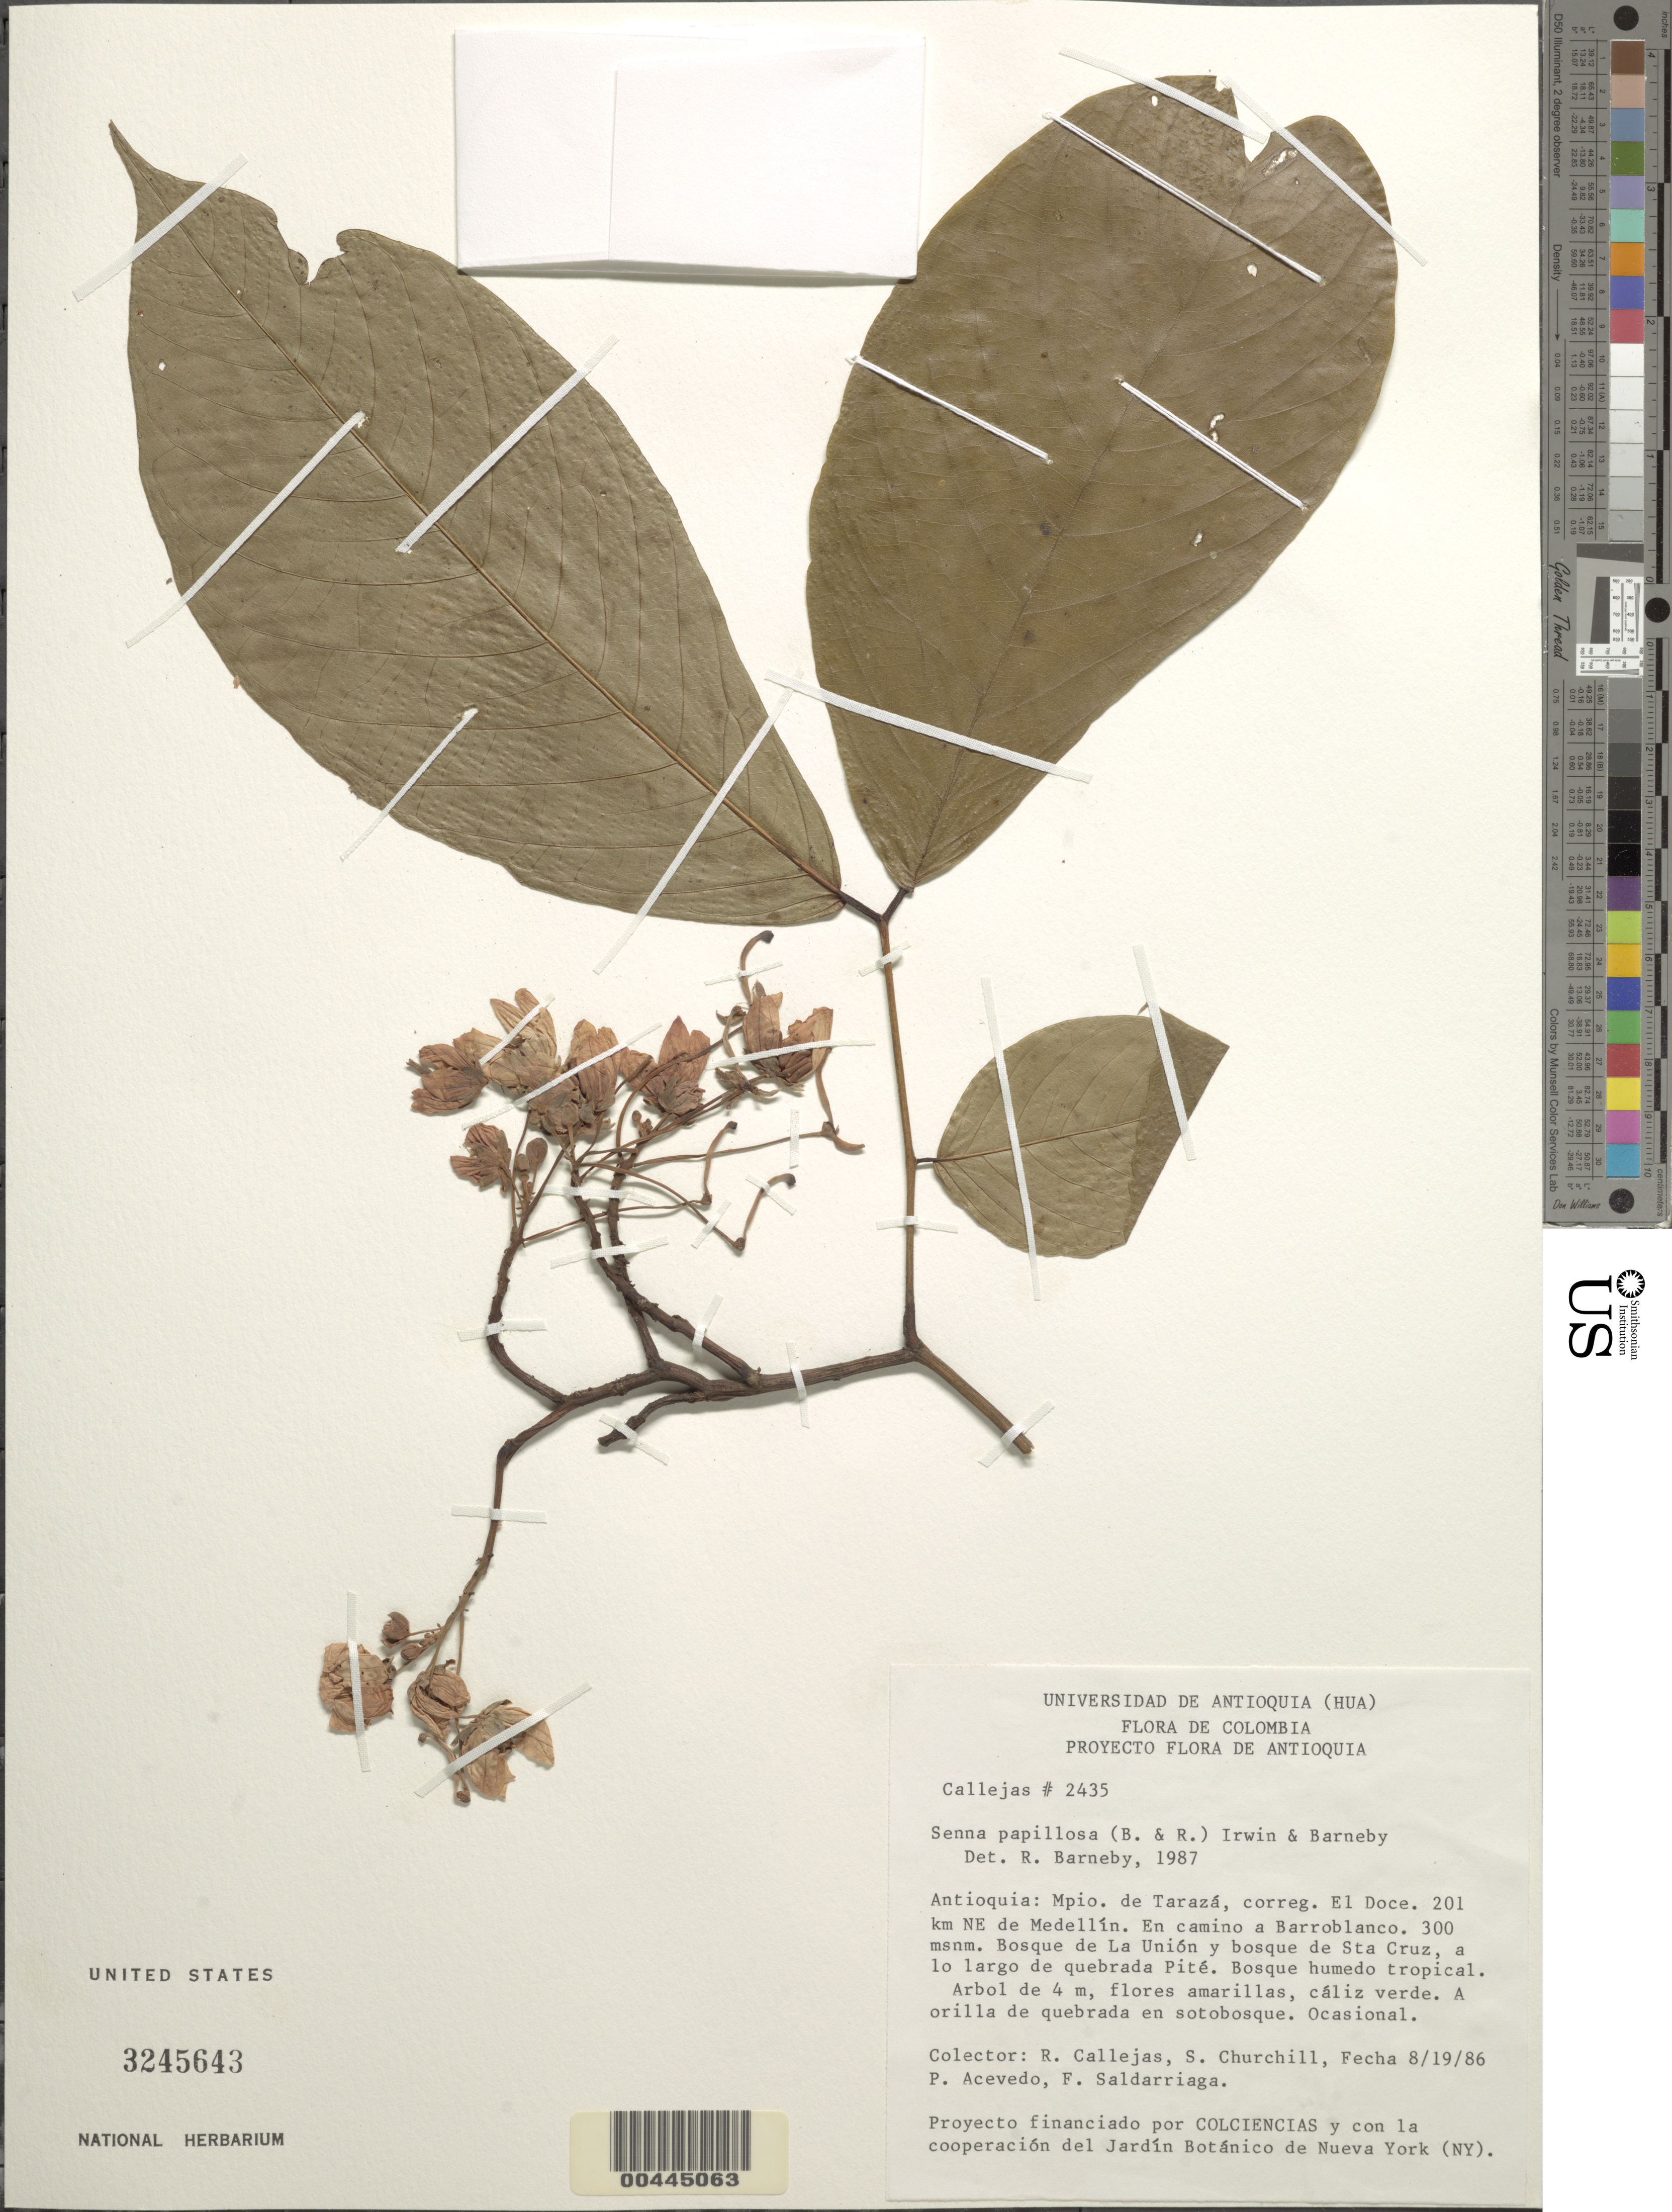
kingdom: Plantae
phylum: Tracheophyta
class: Magnoliopsida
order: Fabales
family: Fabaceae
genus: Senna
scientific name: Senna papillosa var. papillosa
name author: (Britton & Rose) H.S. Irwin & Barneby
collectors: R. Callejas, S. Churchill, P. Acevedo-Rodr. & F. Saldariaga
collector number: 2435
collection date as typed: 19 Aug 1986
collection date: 1986-08-19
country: Colombia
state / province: Antioquia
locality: Taraza, el DoceNEof Medellin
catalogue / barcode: US 3245643